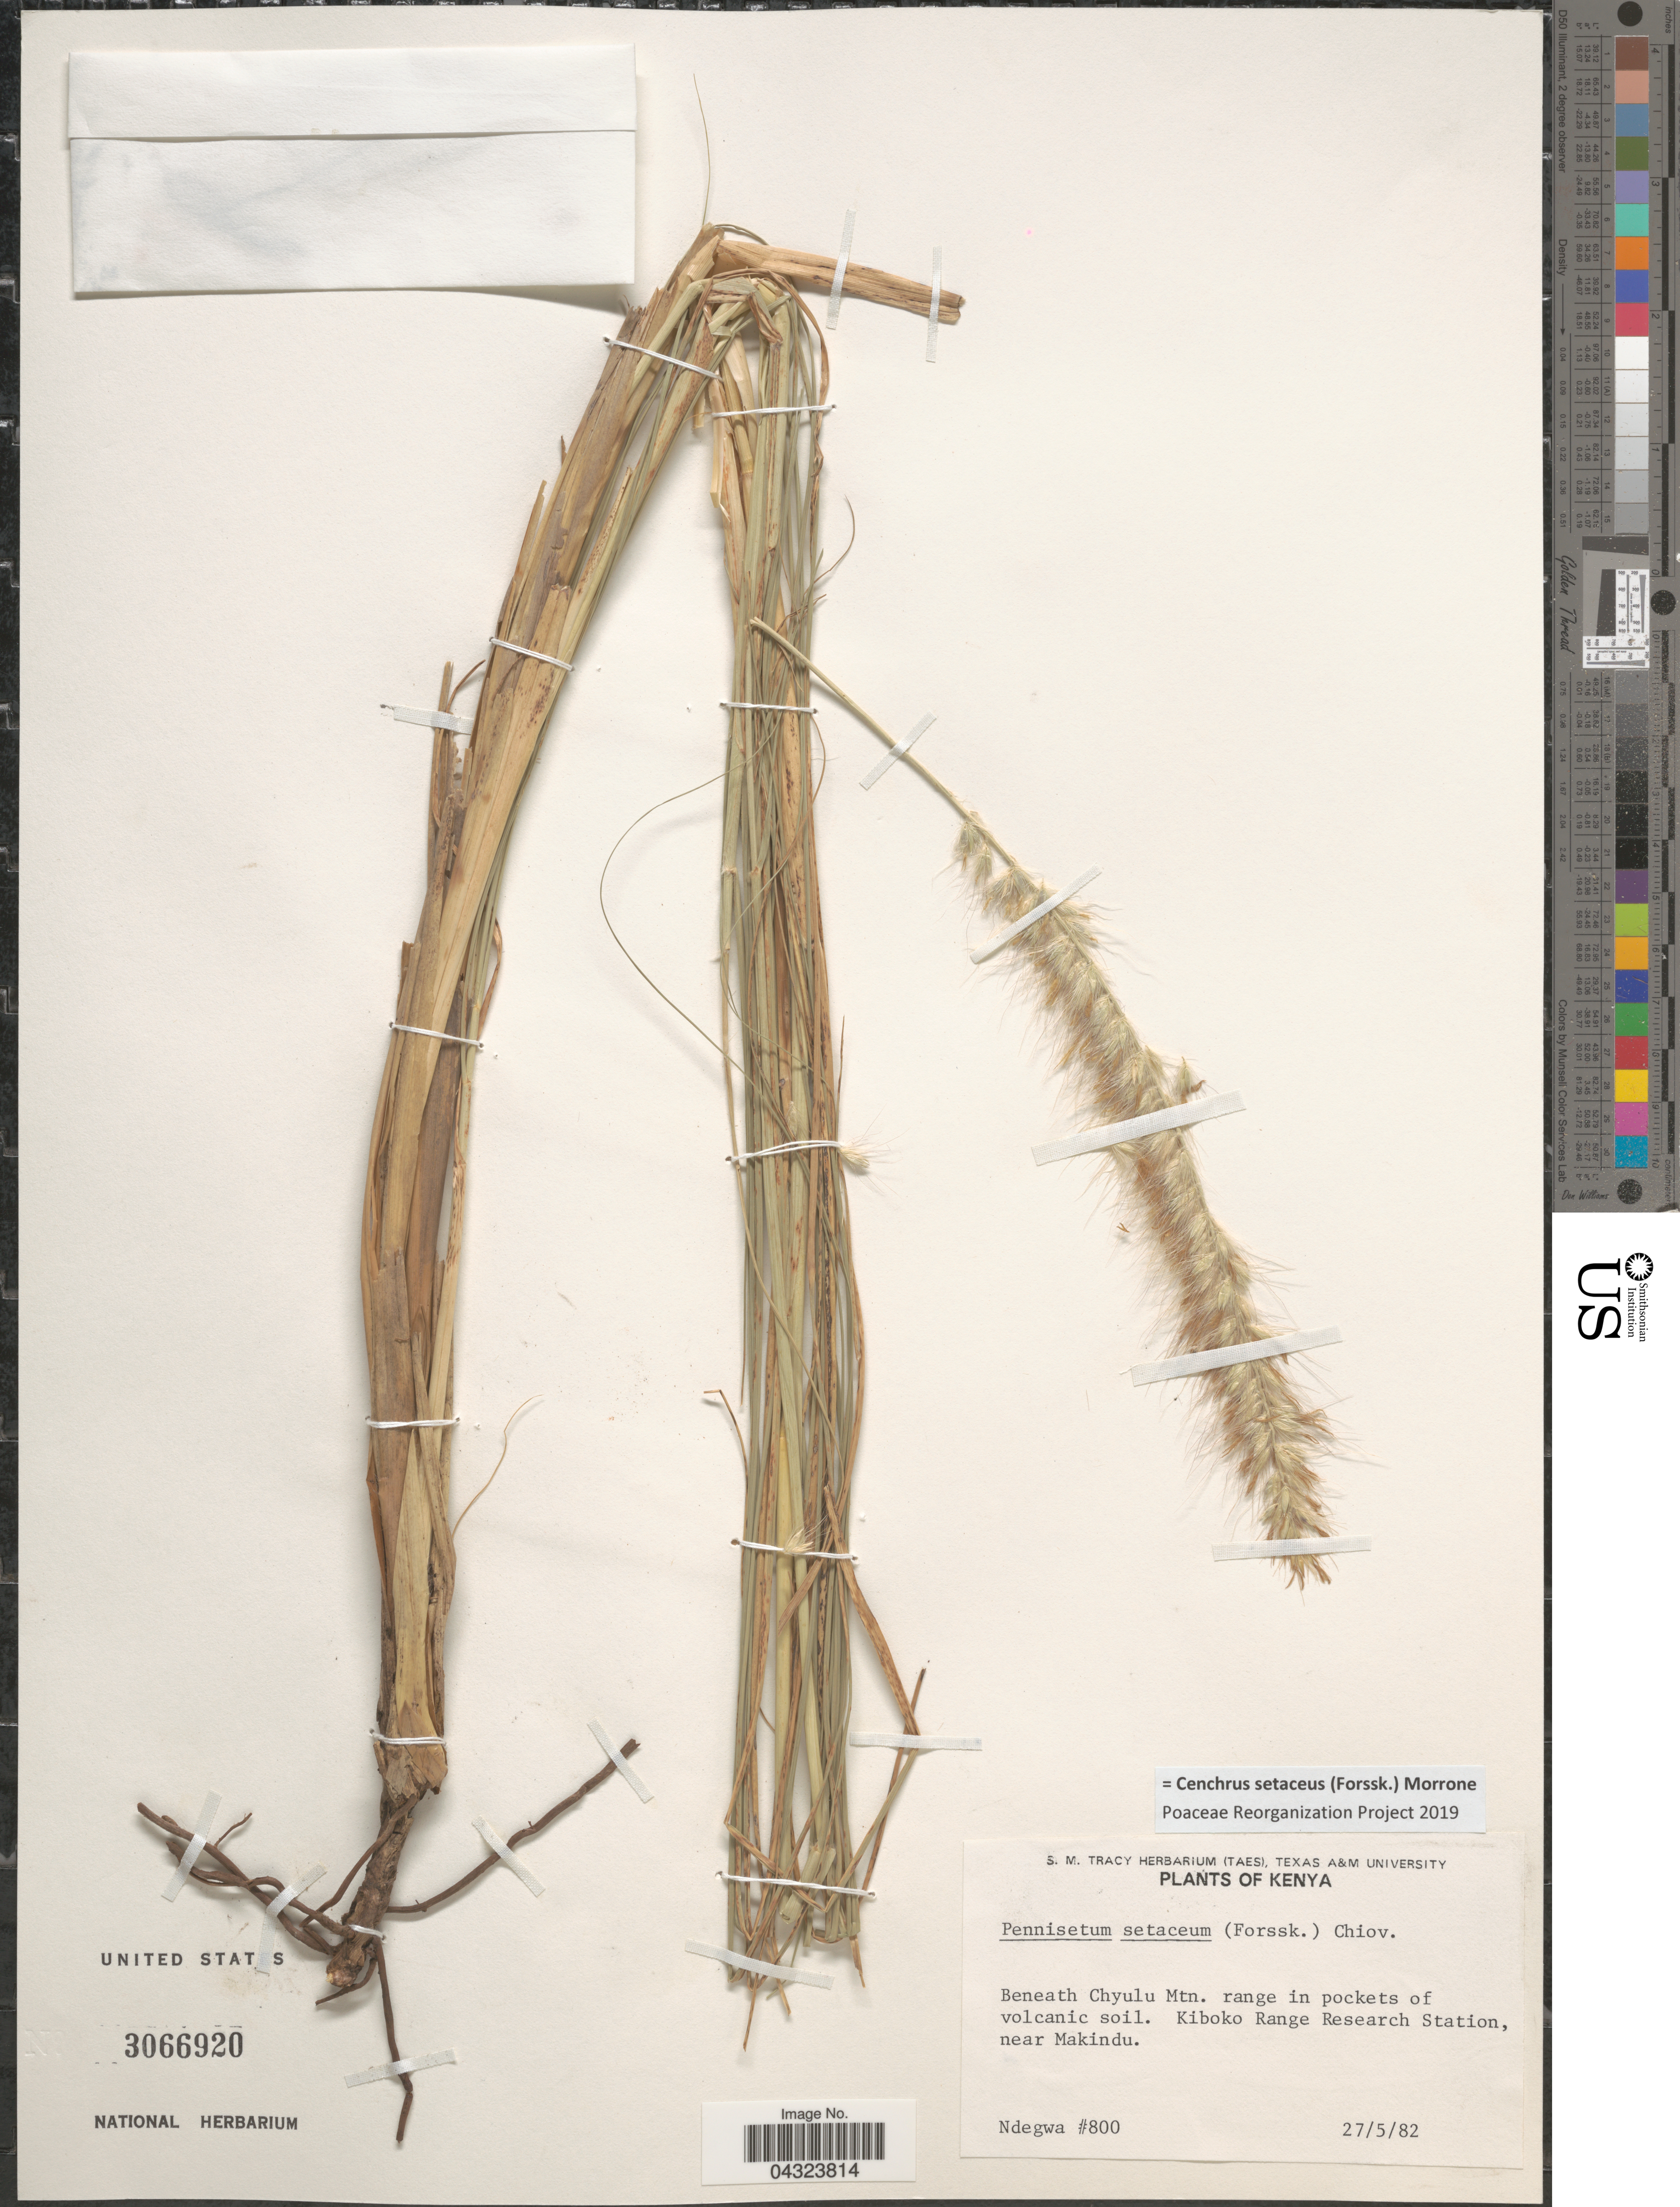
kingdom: Plantae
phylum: Tracheophyta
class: Liliopsida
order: Poales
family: Poaceae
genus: Cenchrus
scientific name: Cenchrus setaceus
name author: (Forssk.) Morrone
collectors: -. Ndegwa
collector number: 800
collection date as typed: Transcribed d/m/y: 27/5/82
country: Kenya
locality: Beneath Chyulu Mtn. range in pockets of volcanic soil. Kiboko Range Research Station near Makindu.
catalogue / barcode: US 3066920